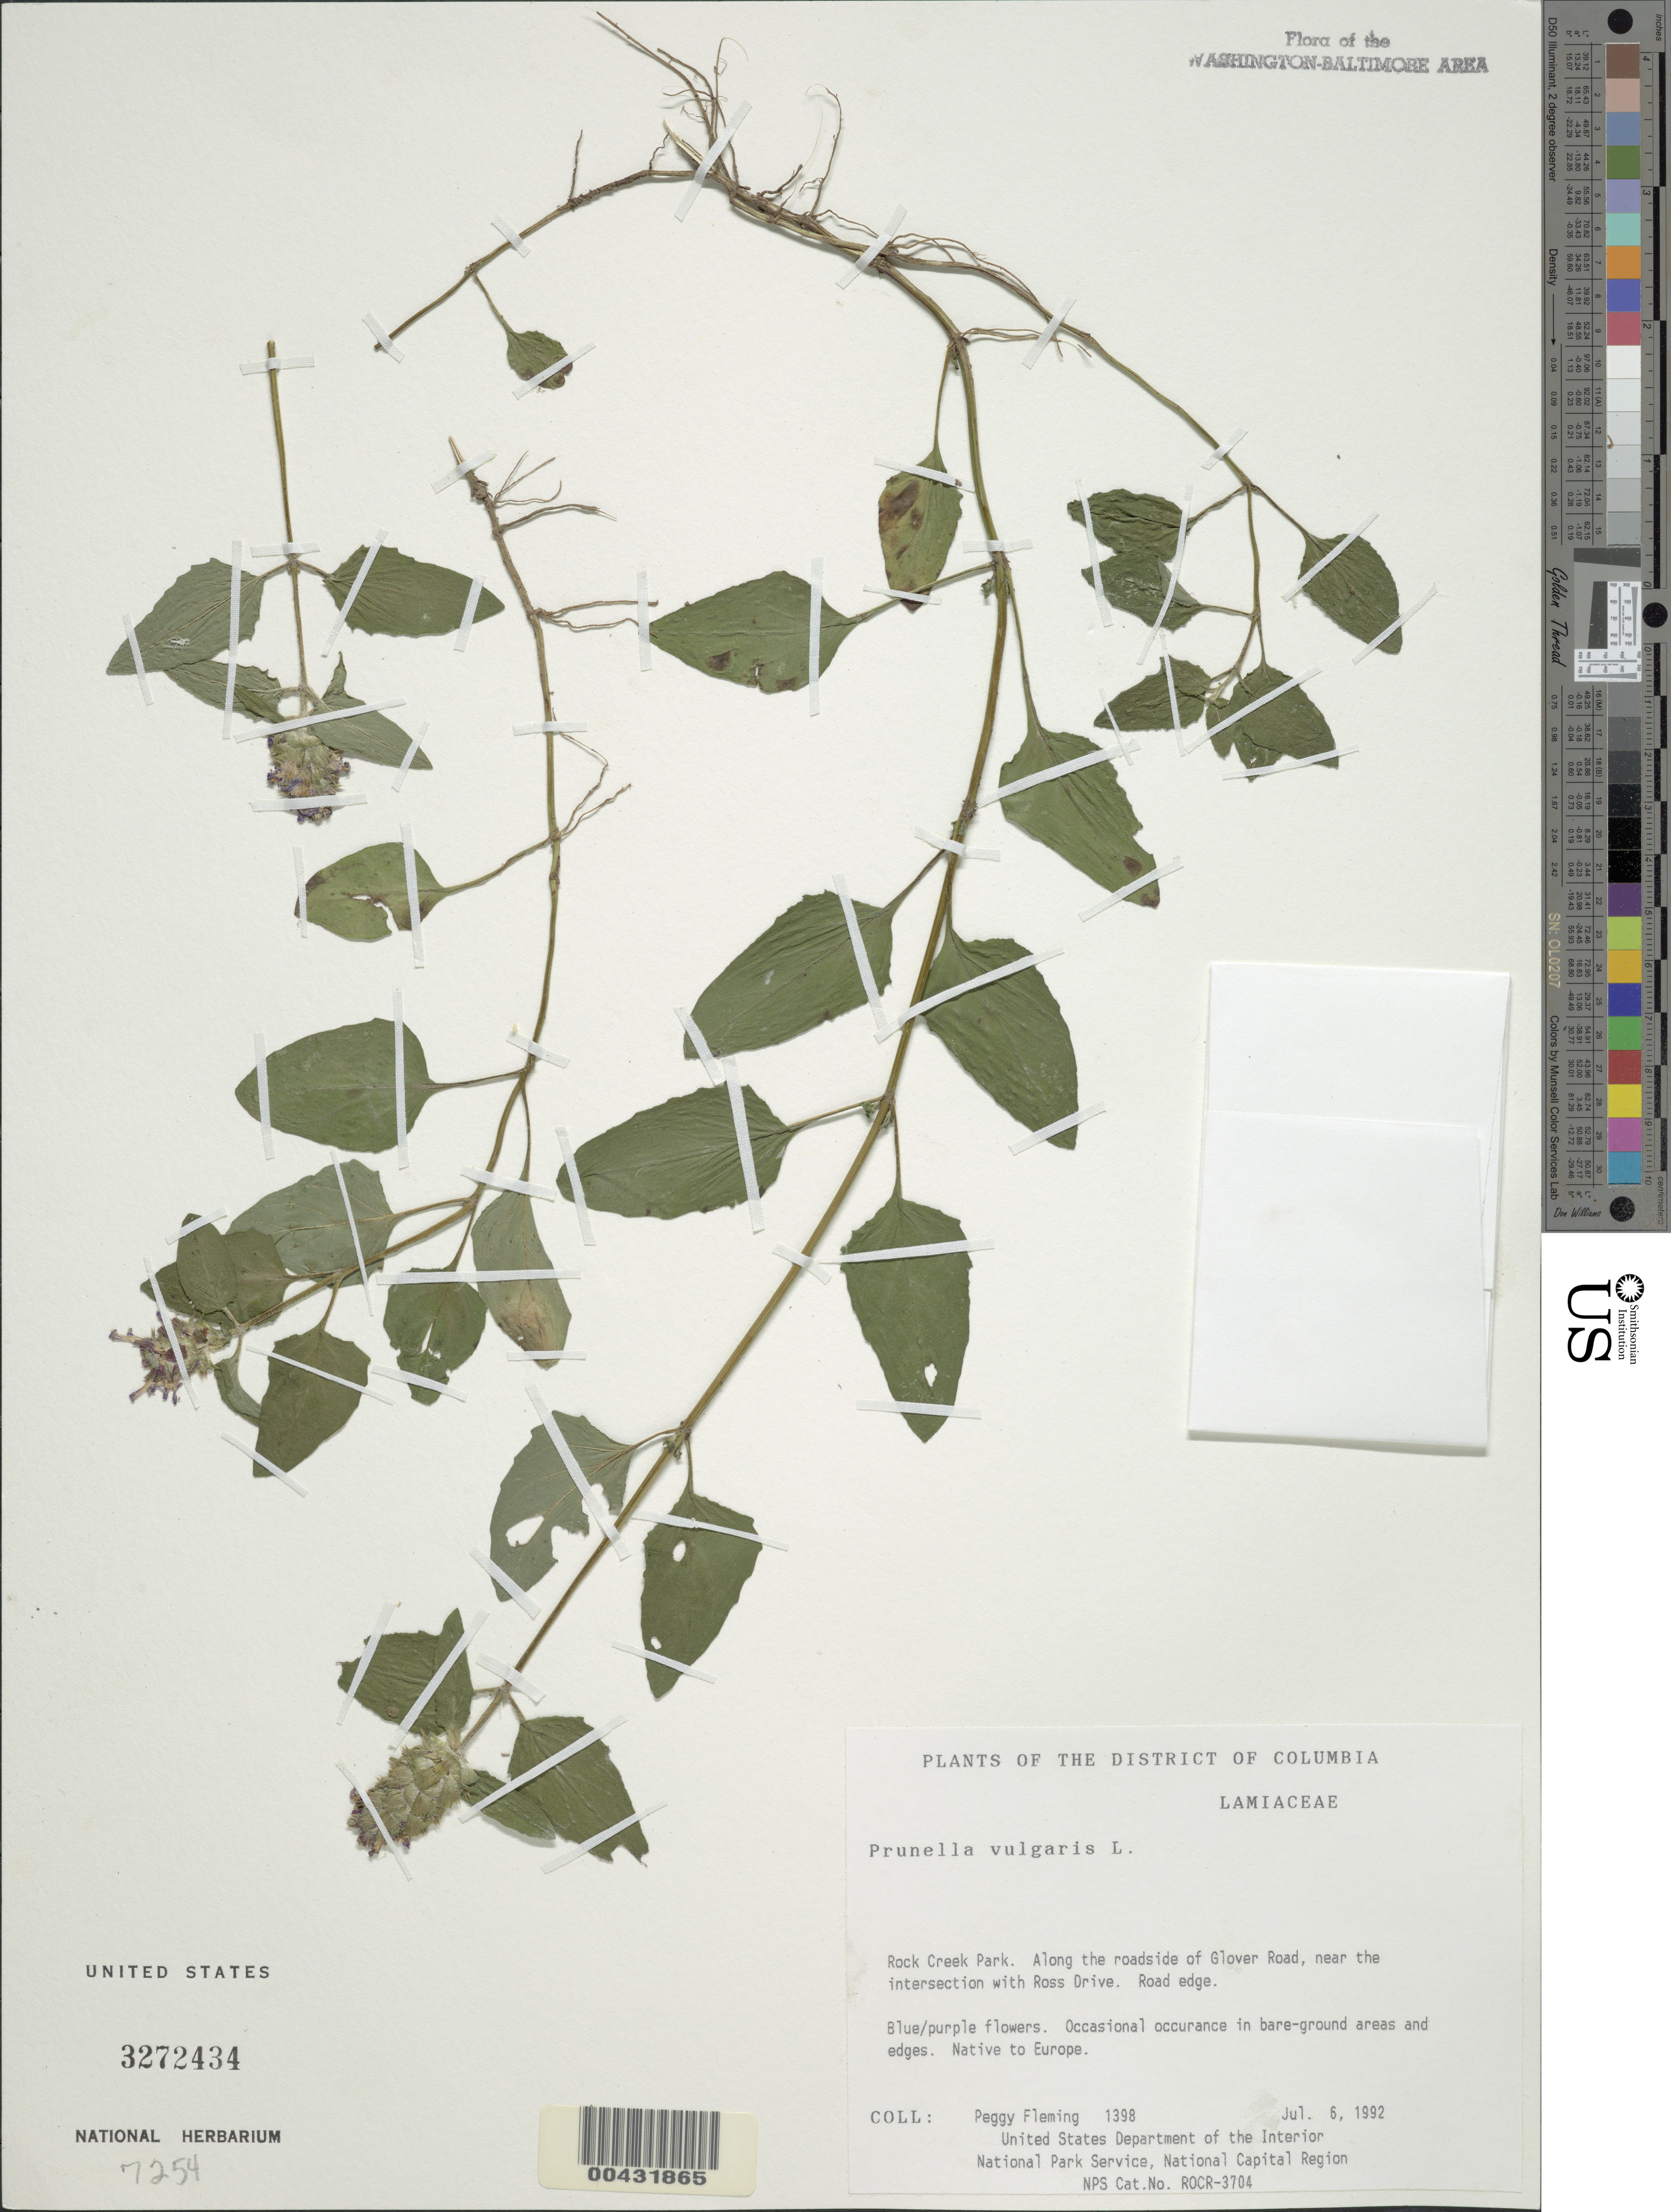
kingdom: Plantae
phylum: Tracheophyta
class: Magnoliopsida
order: Lamiales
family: Lamiaceae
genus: Prunella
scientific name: Prunella vulgaris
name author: L.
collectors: P. Fleming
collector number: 1398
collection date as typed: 06 Jul 1992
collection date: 1992-07-06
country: United States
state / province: District of Columbia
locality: Rock Creek Park, Glover Road, near intersection with Ross Drive Rock Creek Park and vicinity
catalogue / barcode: US 3272434